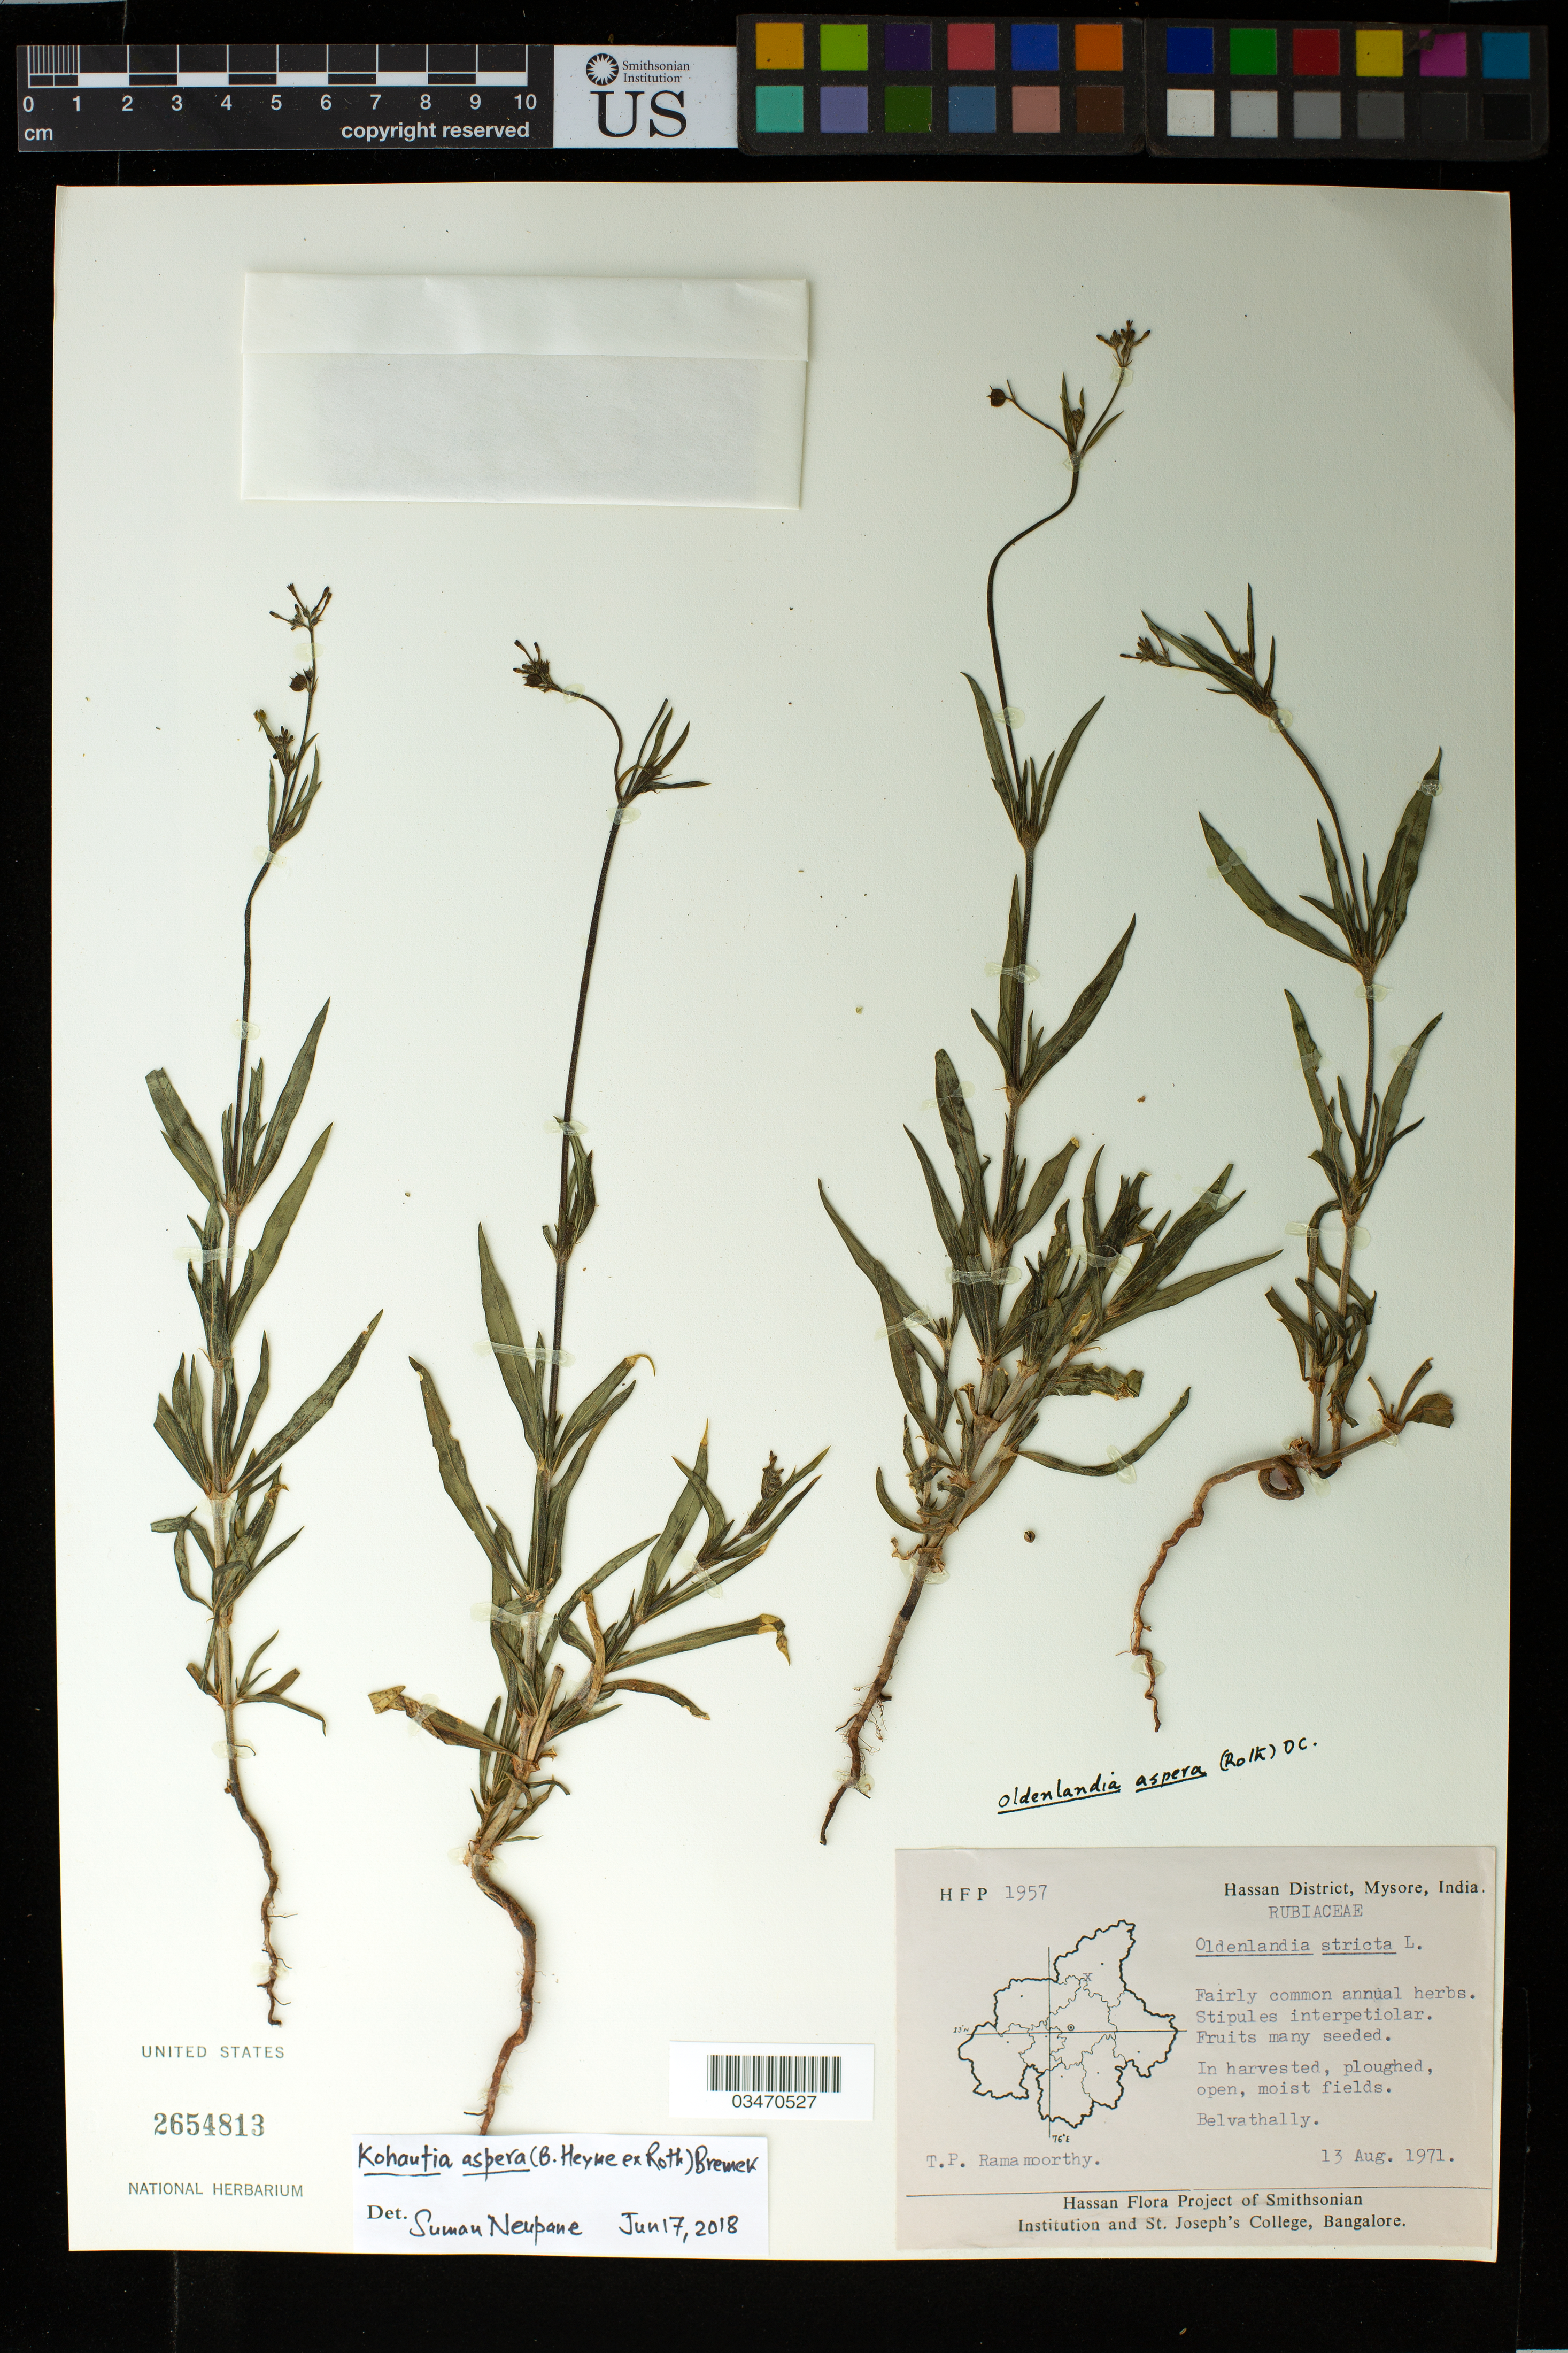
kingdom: Plantae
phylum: Tracheophyta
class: Magnoliopsida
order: Gentianales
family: Rubiaceae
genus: Kohautia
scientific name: Kohautia aspera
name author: (B. Heyne ex Roth) Bremek.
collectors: T. P. Ramamoorthy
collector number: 1957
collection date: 1971-08-13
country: India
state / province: Karnataka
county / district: Mysore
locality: Belvathally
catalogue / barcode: US 2654813